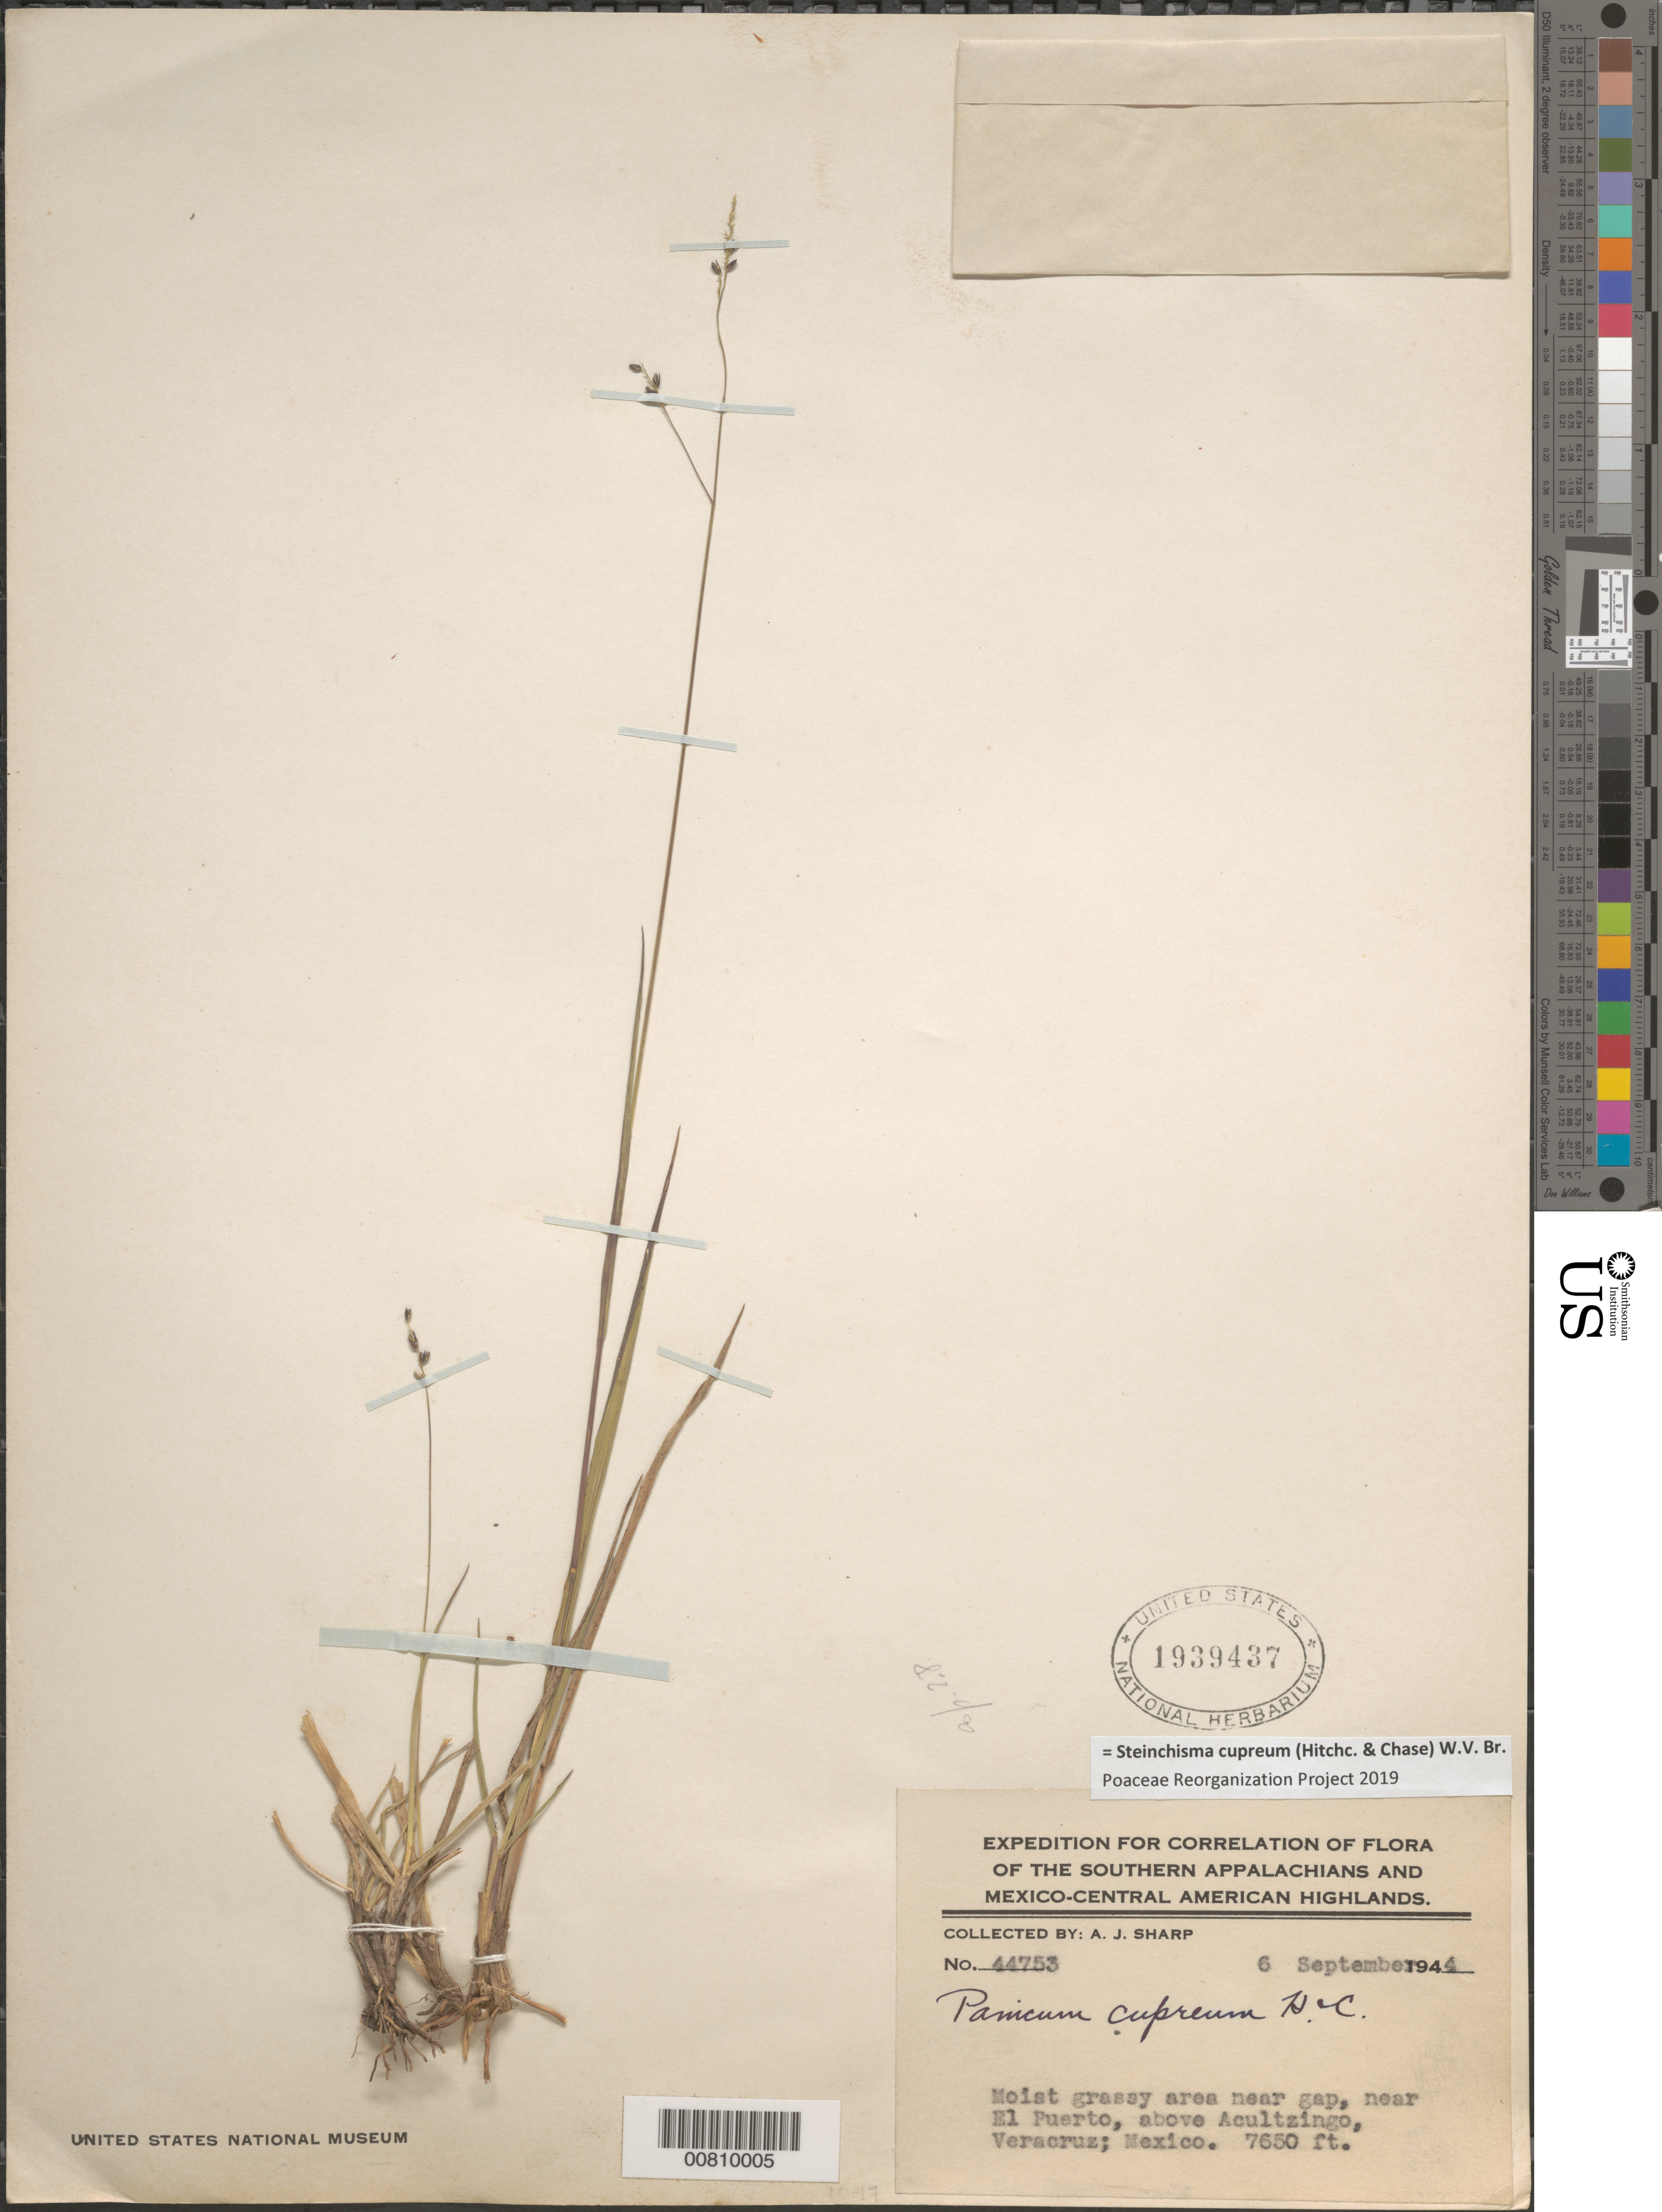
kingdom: Plantae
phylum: Tracheophyta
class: Liliopsida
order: Poales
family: Poaceae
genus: Panicum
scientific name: Panicum cupreum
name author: Hitchc. & Chase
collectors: A. J. Sharp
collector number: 44753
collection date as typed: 06 Sep 1944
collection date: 1944-09-06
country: Mexico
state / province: Veracruz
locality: Near El Puerto, above Acultzingo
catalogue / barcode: US 1939437